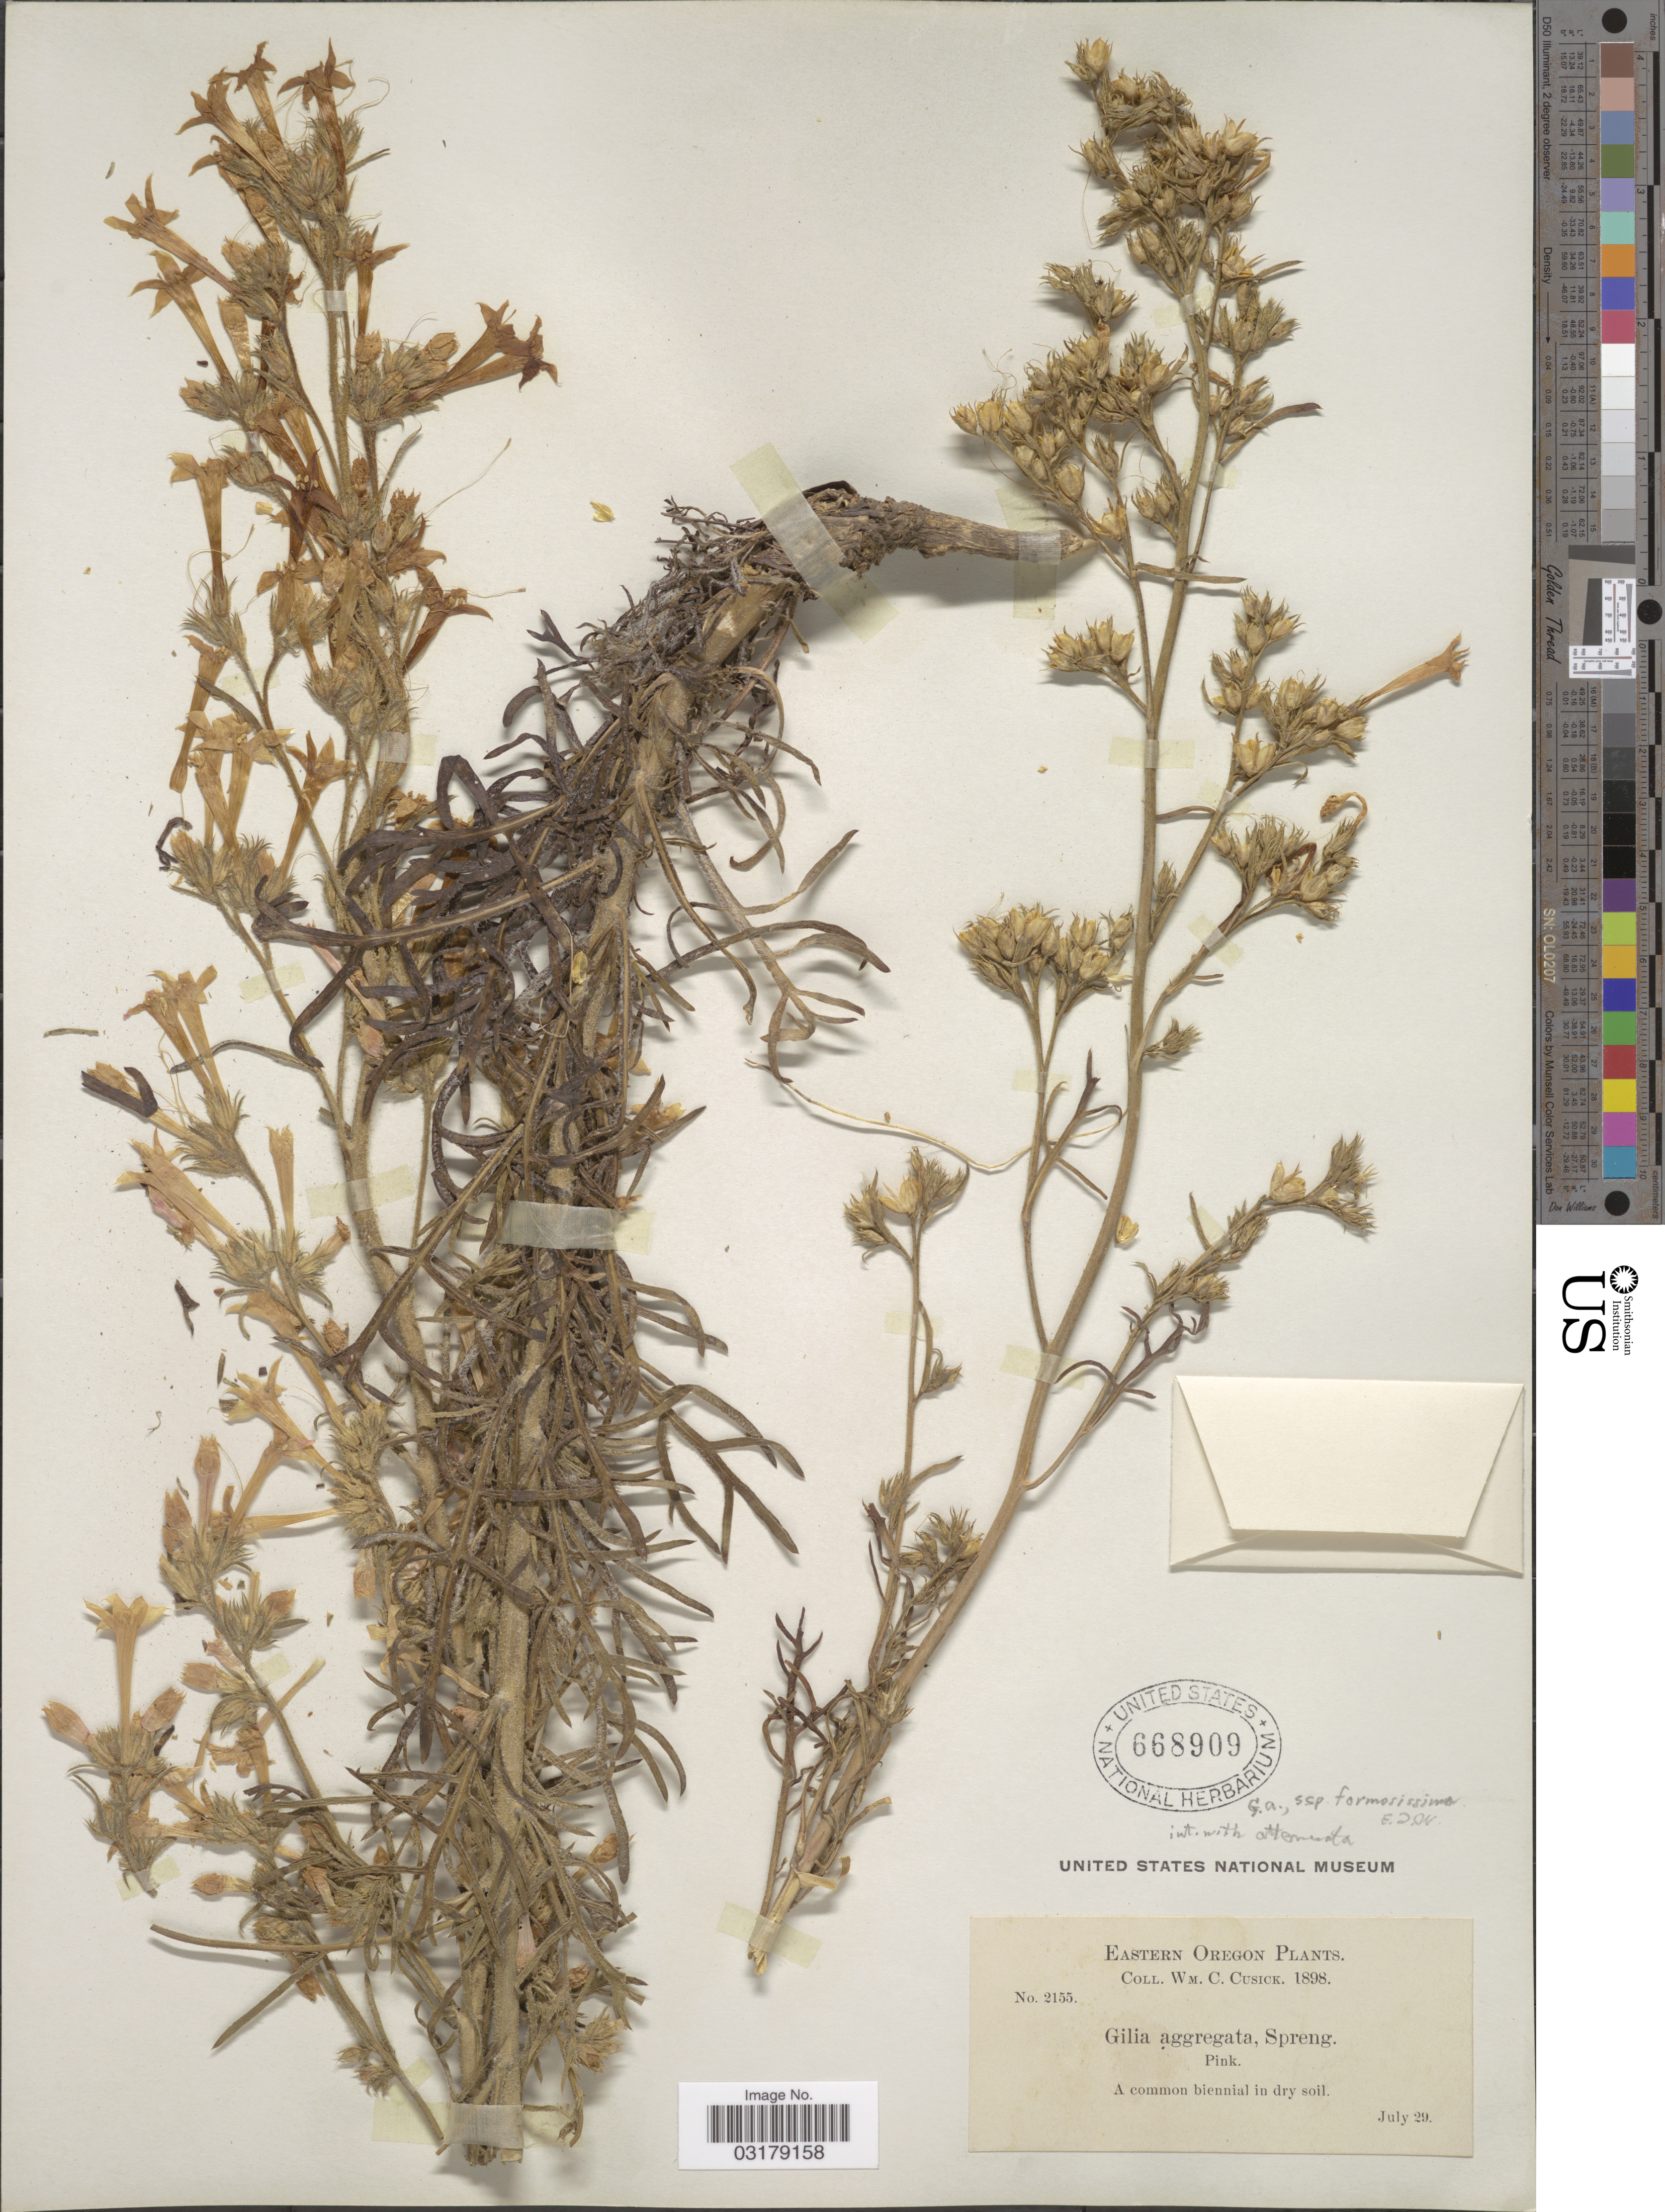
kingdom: Plantae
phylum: Tracheophyta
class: Magnoliopsida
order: Ericales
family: Polemoniaceae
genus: Ipomopsis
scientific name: Ipomopsis aggregata subsp. attenuata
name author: (A. Gray) V.E. Grant & A.D. Grant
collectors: W. C. Cusick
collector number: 2155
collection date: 1898-07-29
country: United States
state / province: Oregon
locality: Eastern Oregon.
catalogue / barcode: US 668909